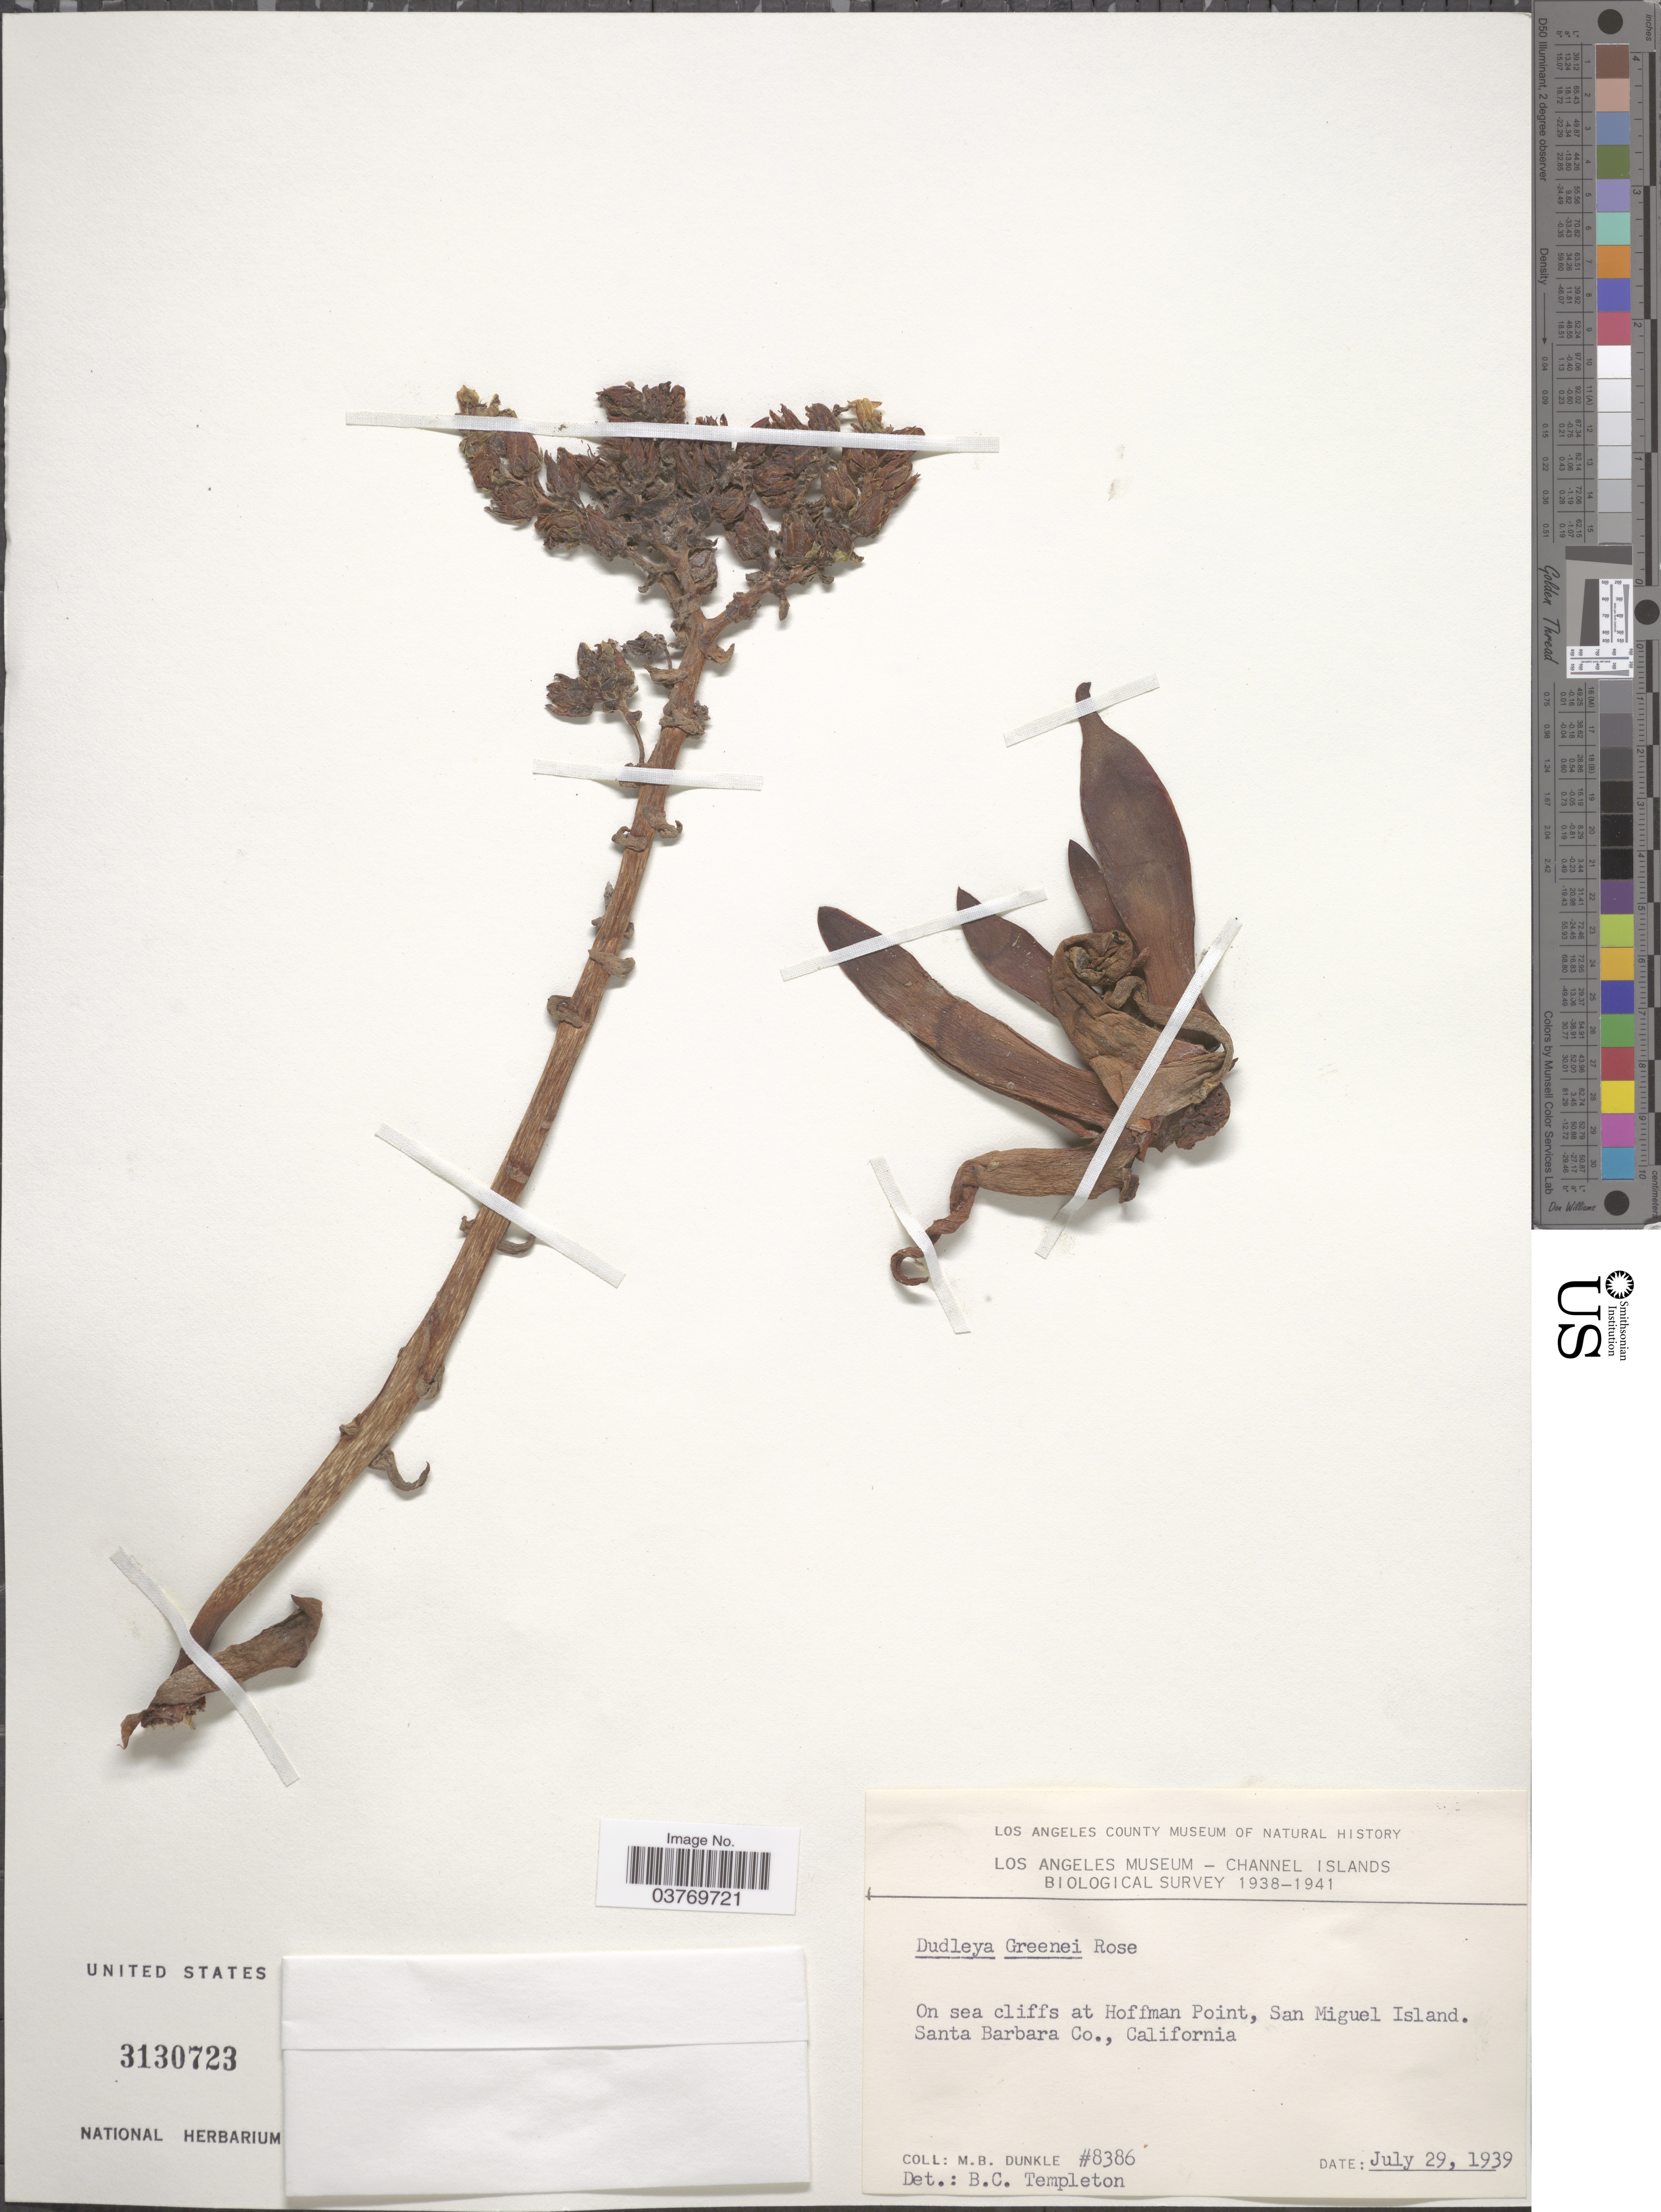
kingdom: Plantae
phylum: Tracheophyta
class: Magnoliopsida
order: Saxifragales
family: Crassulaceae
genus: Dudleya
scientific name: Dudleya greenei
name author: Rose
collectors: M. Dunkle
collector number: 8386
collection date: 1939-07-29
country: United States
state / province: California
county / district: Santa Barbara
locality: On sea cliffs at Hoffman Point, San Miguel Island. Santa Barbara Co.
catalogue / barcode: US 3130723